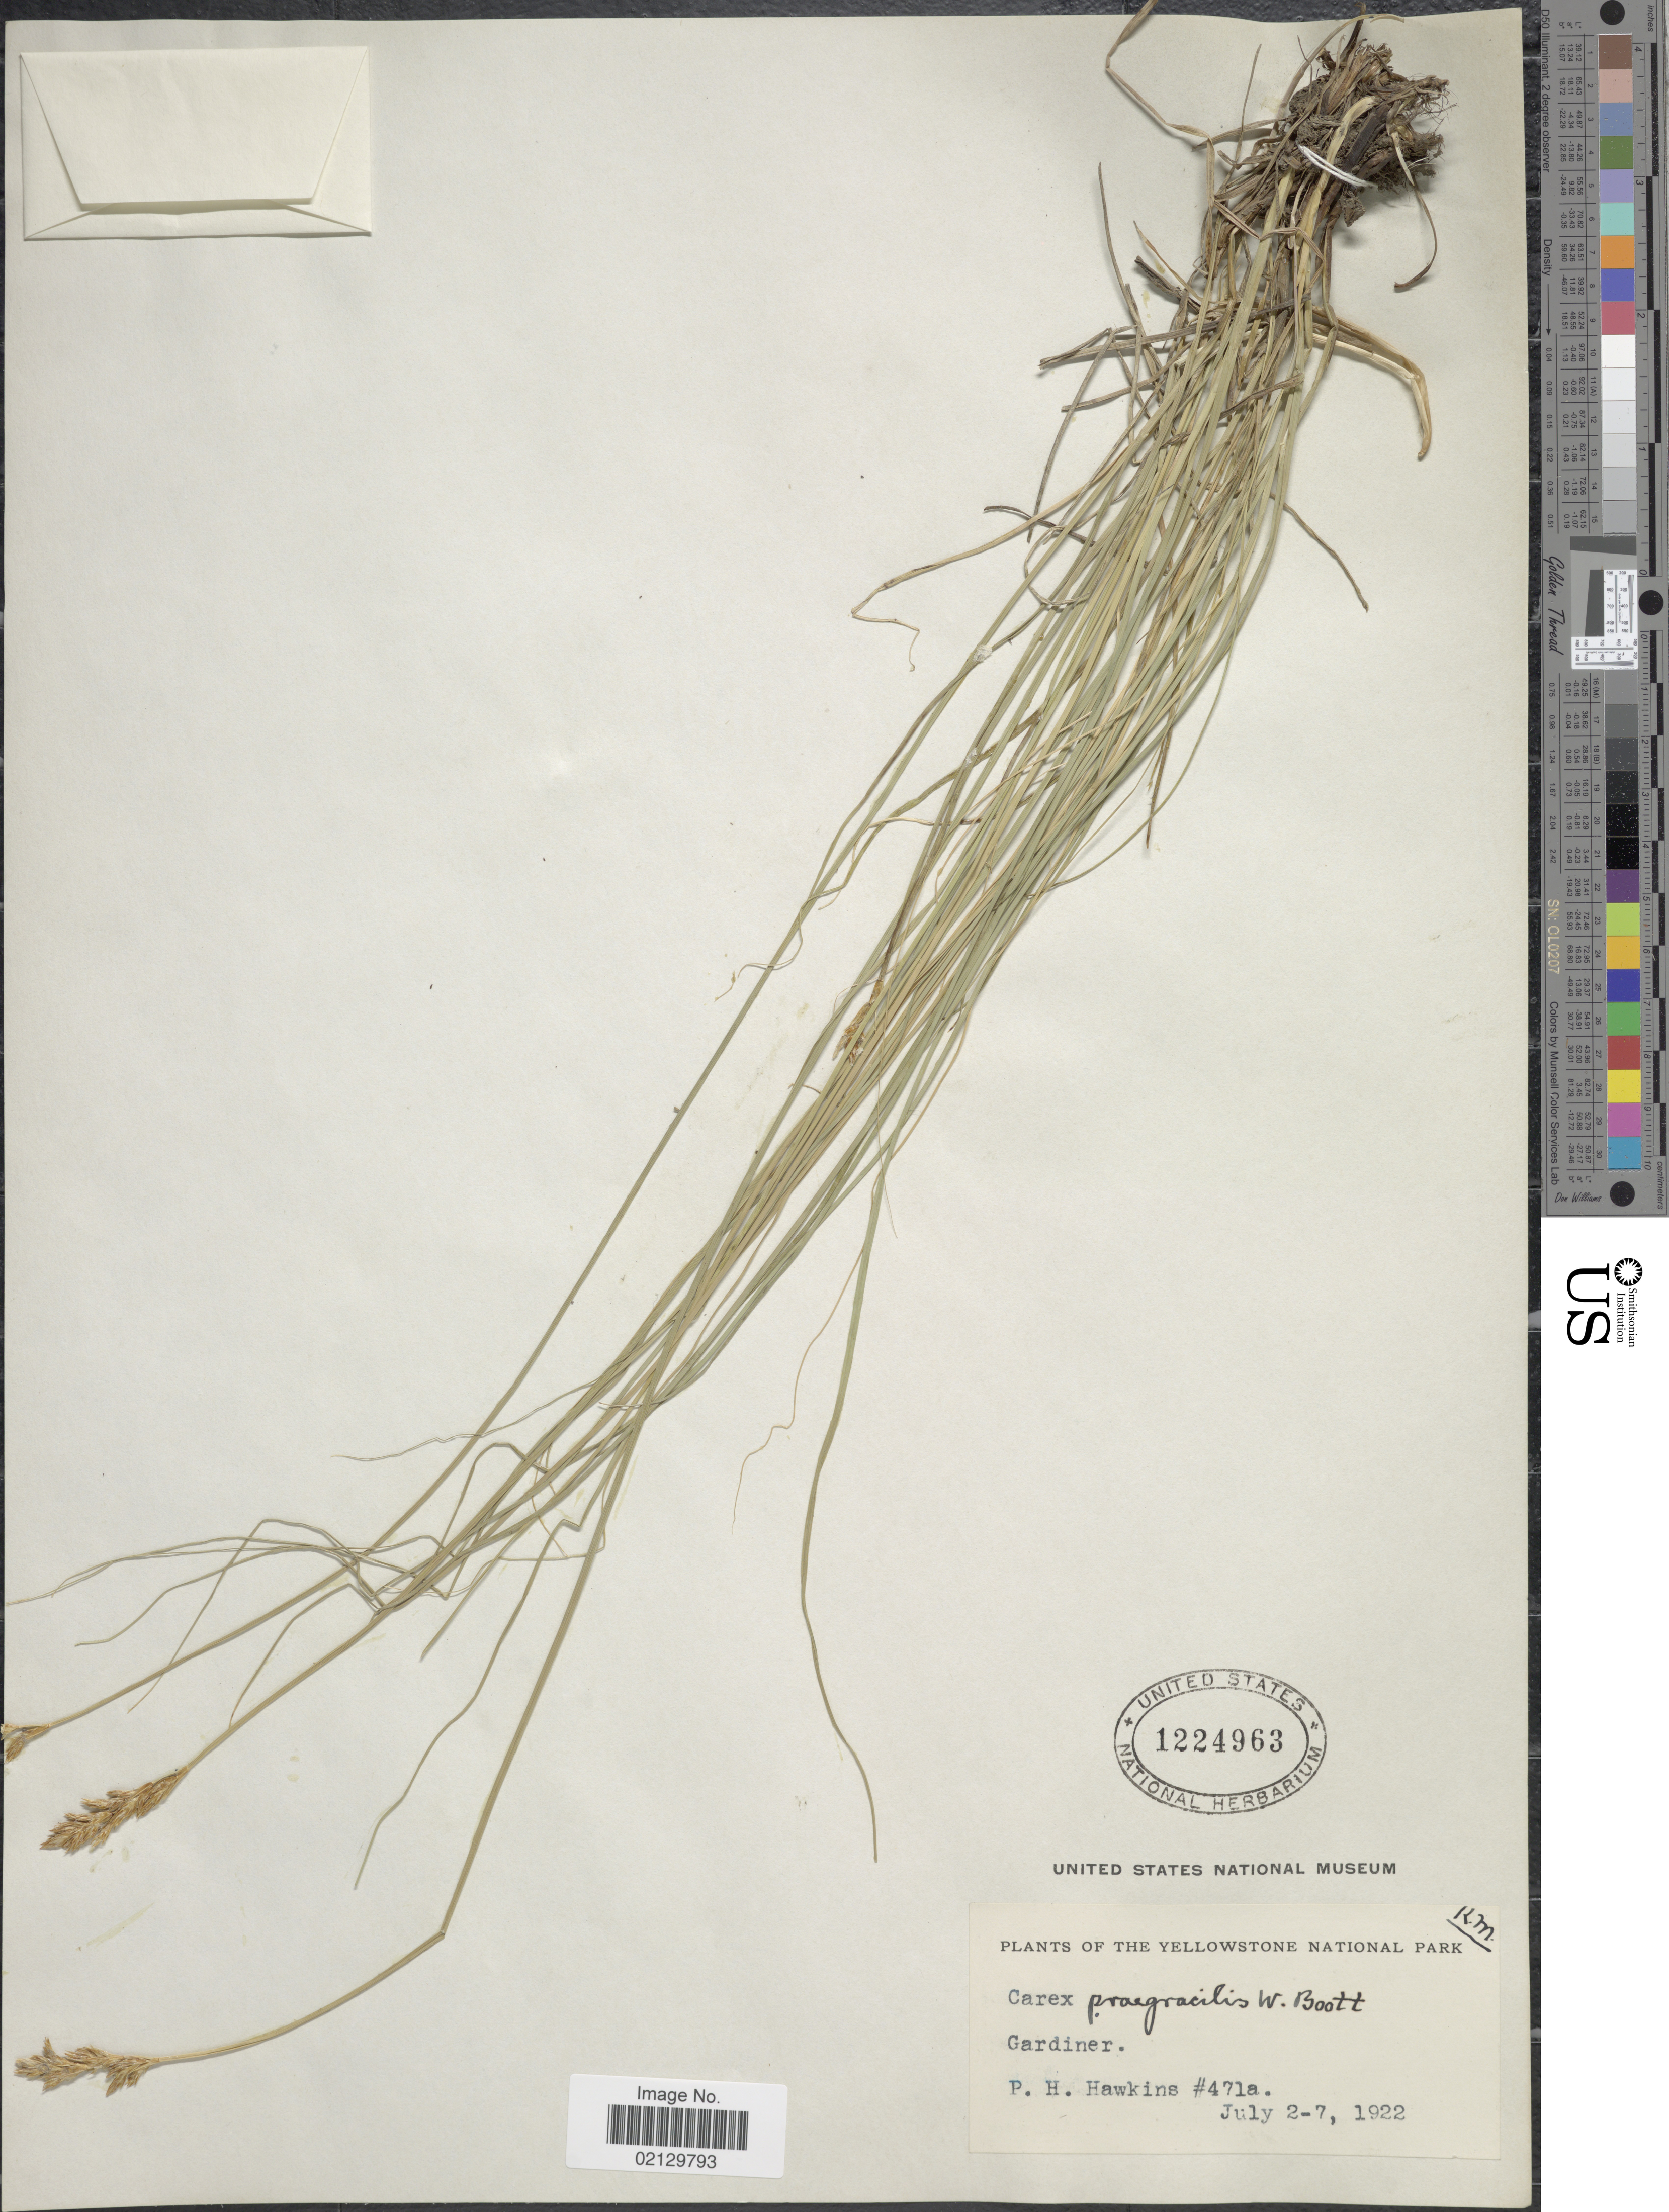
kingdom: Plantae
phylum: Tracheophyta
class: Liliopsida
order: Poales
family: Cyperaceae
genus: Carex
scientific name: Carex praegracilis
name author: W. Boott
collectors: P. Hawkins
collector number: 471a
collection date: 1922-07-02/1922-07-07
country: United States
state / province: Montana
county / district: Gallatin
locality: Gardiner, Yellowstone National Park.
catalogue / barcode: US 1224963